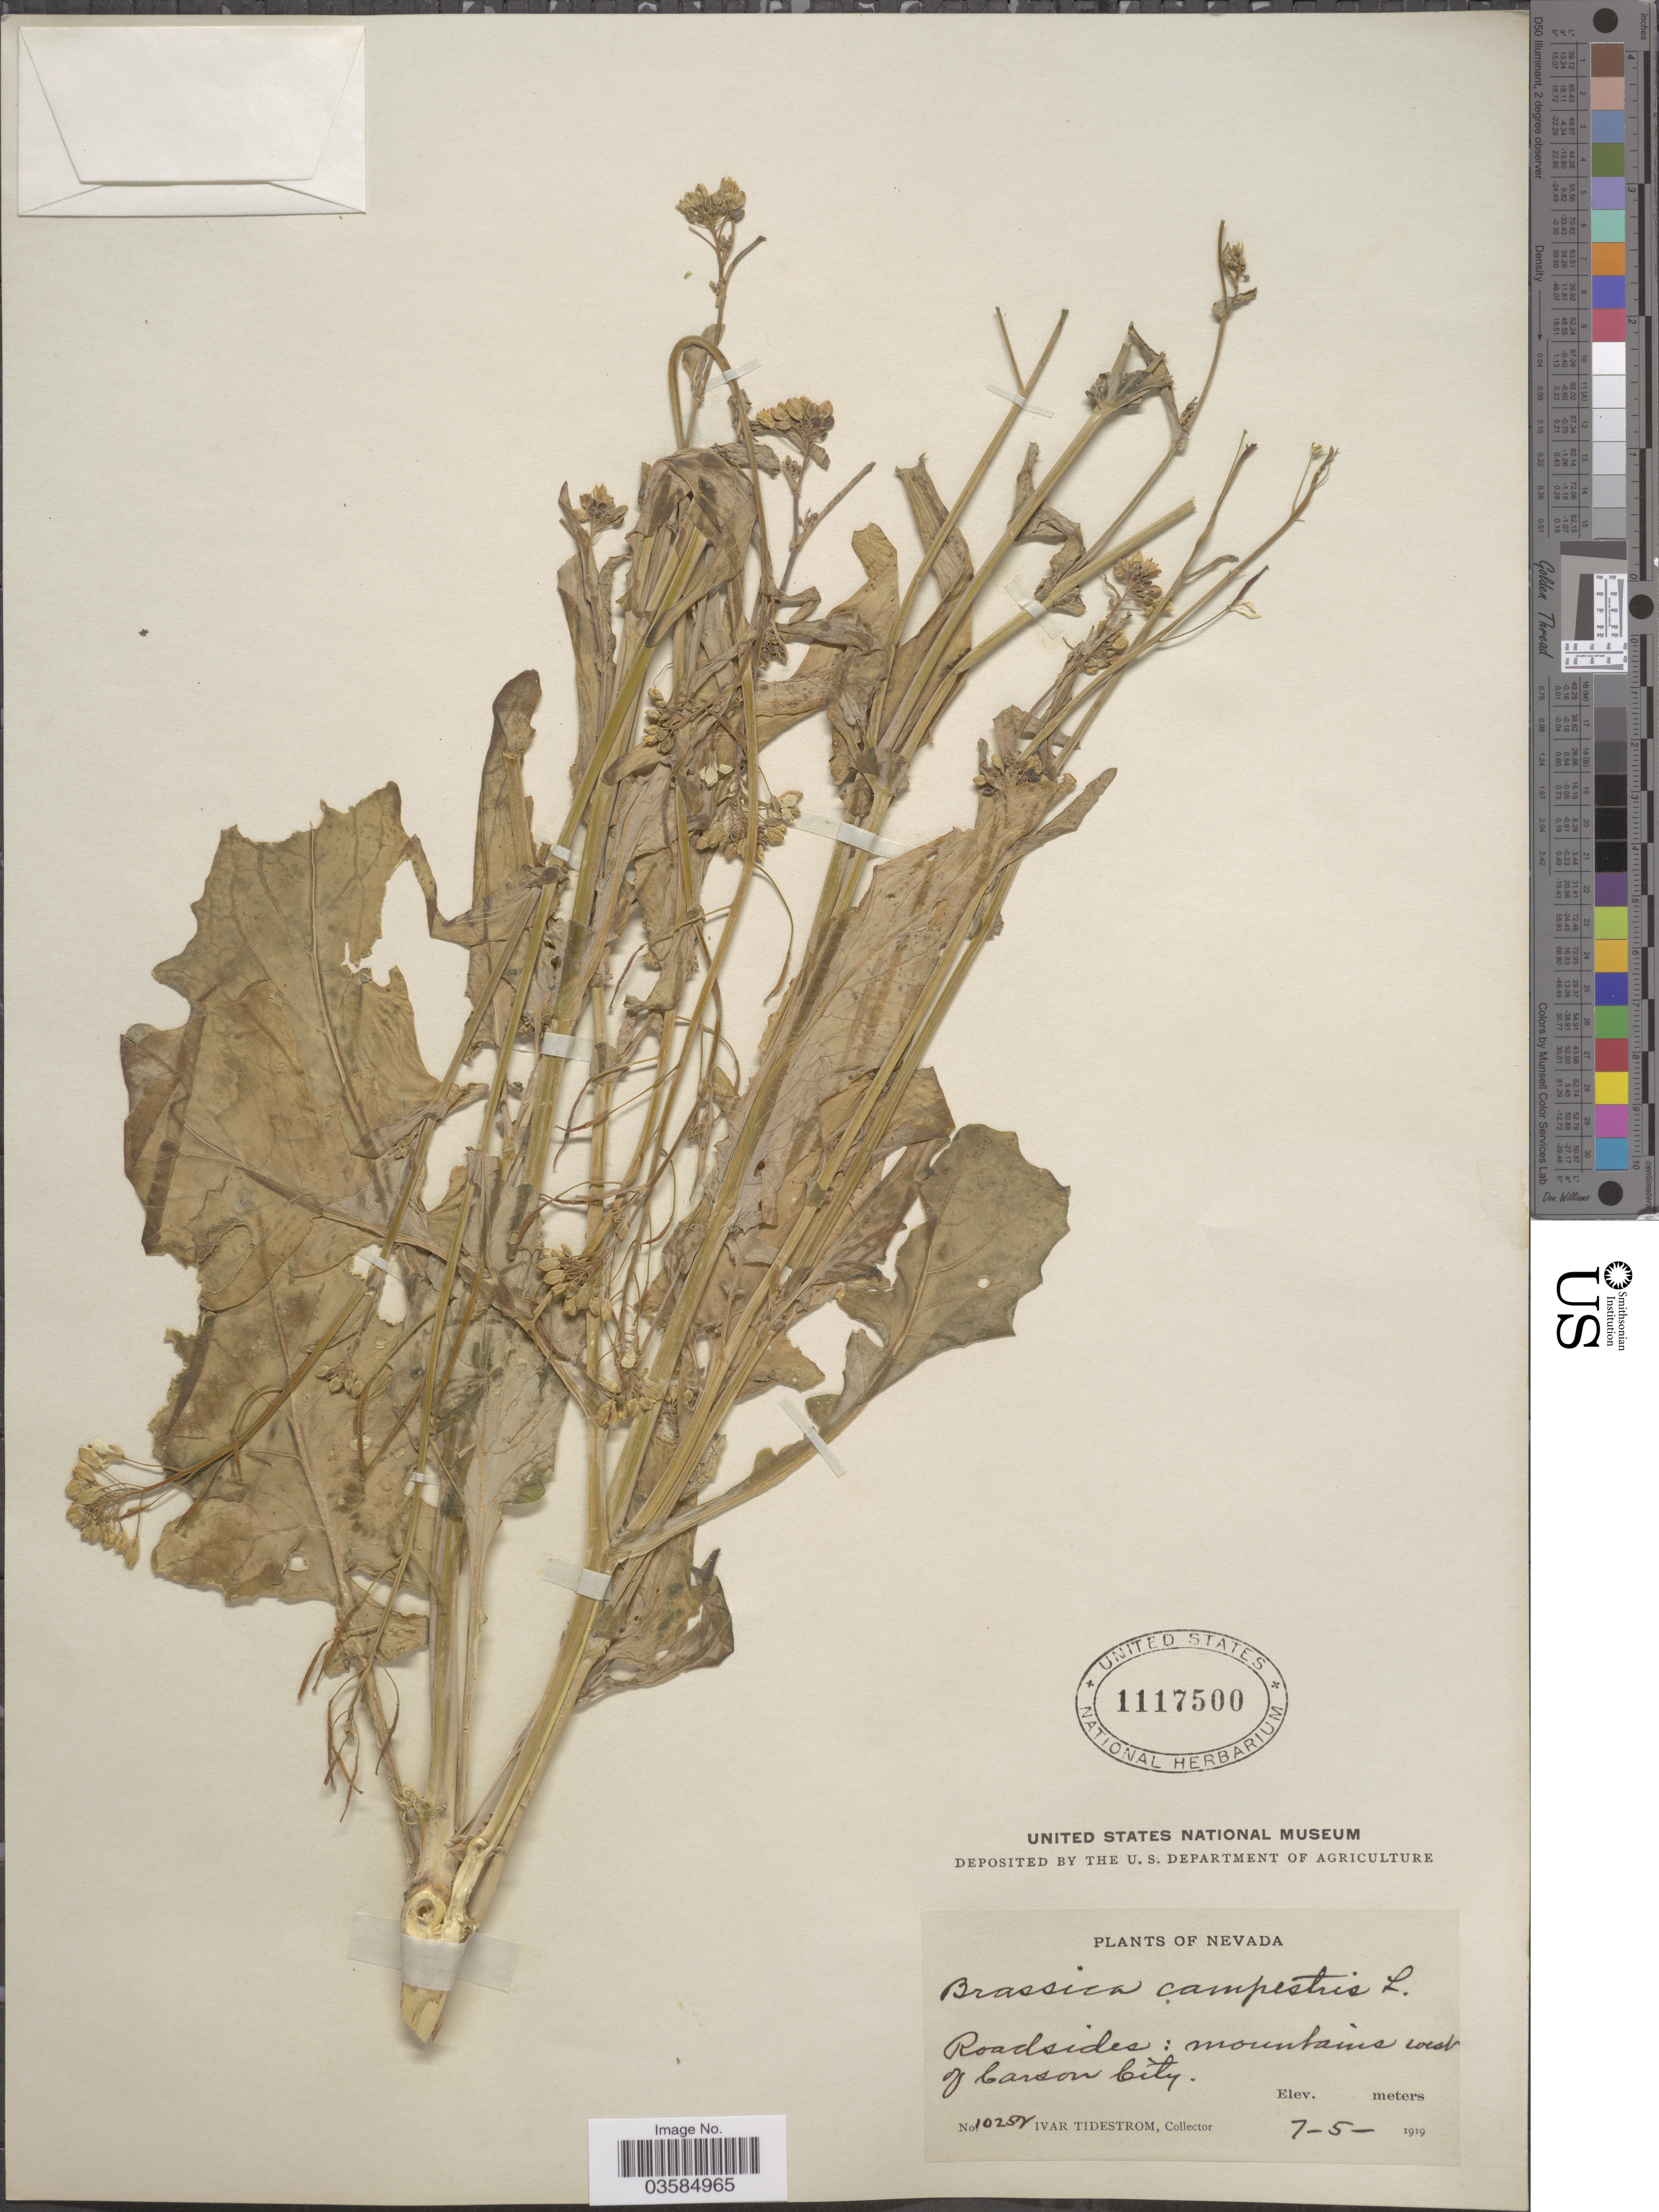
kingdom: Plantae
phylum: Tracheophyta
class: Magnoliopsida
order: Brassicales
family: Brassicaceae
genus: Brassica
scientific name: Brassica campestris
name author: L.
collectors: I. F. Tidestrom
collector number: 10252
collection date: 1919-07-05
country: United States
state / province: Nevada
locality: Roadside: mountains west of Carson City.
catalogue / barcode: US 1117500